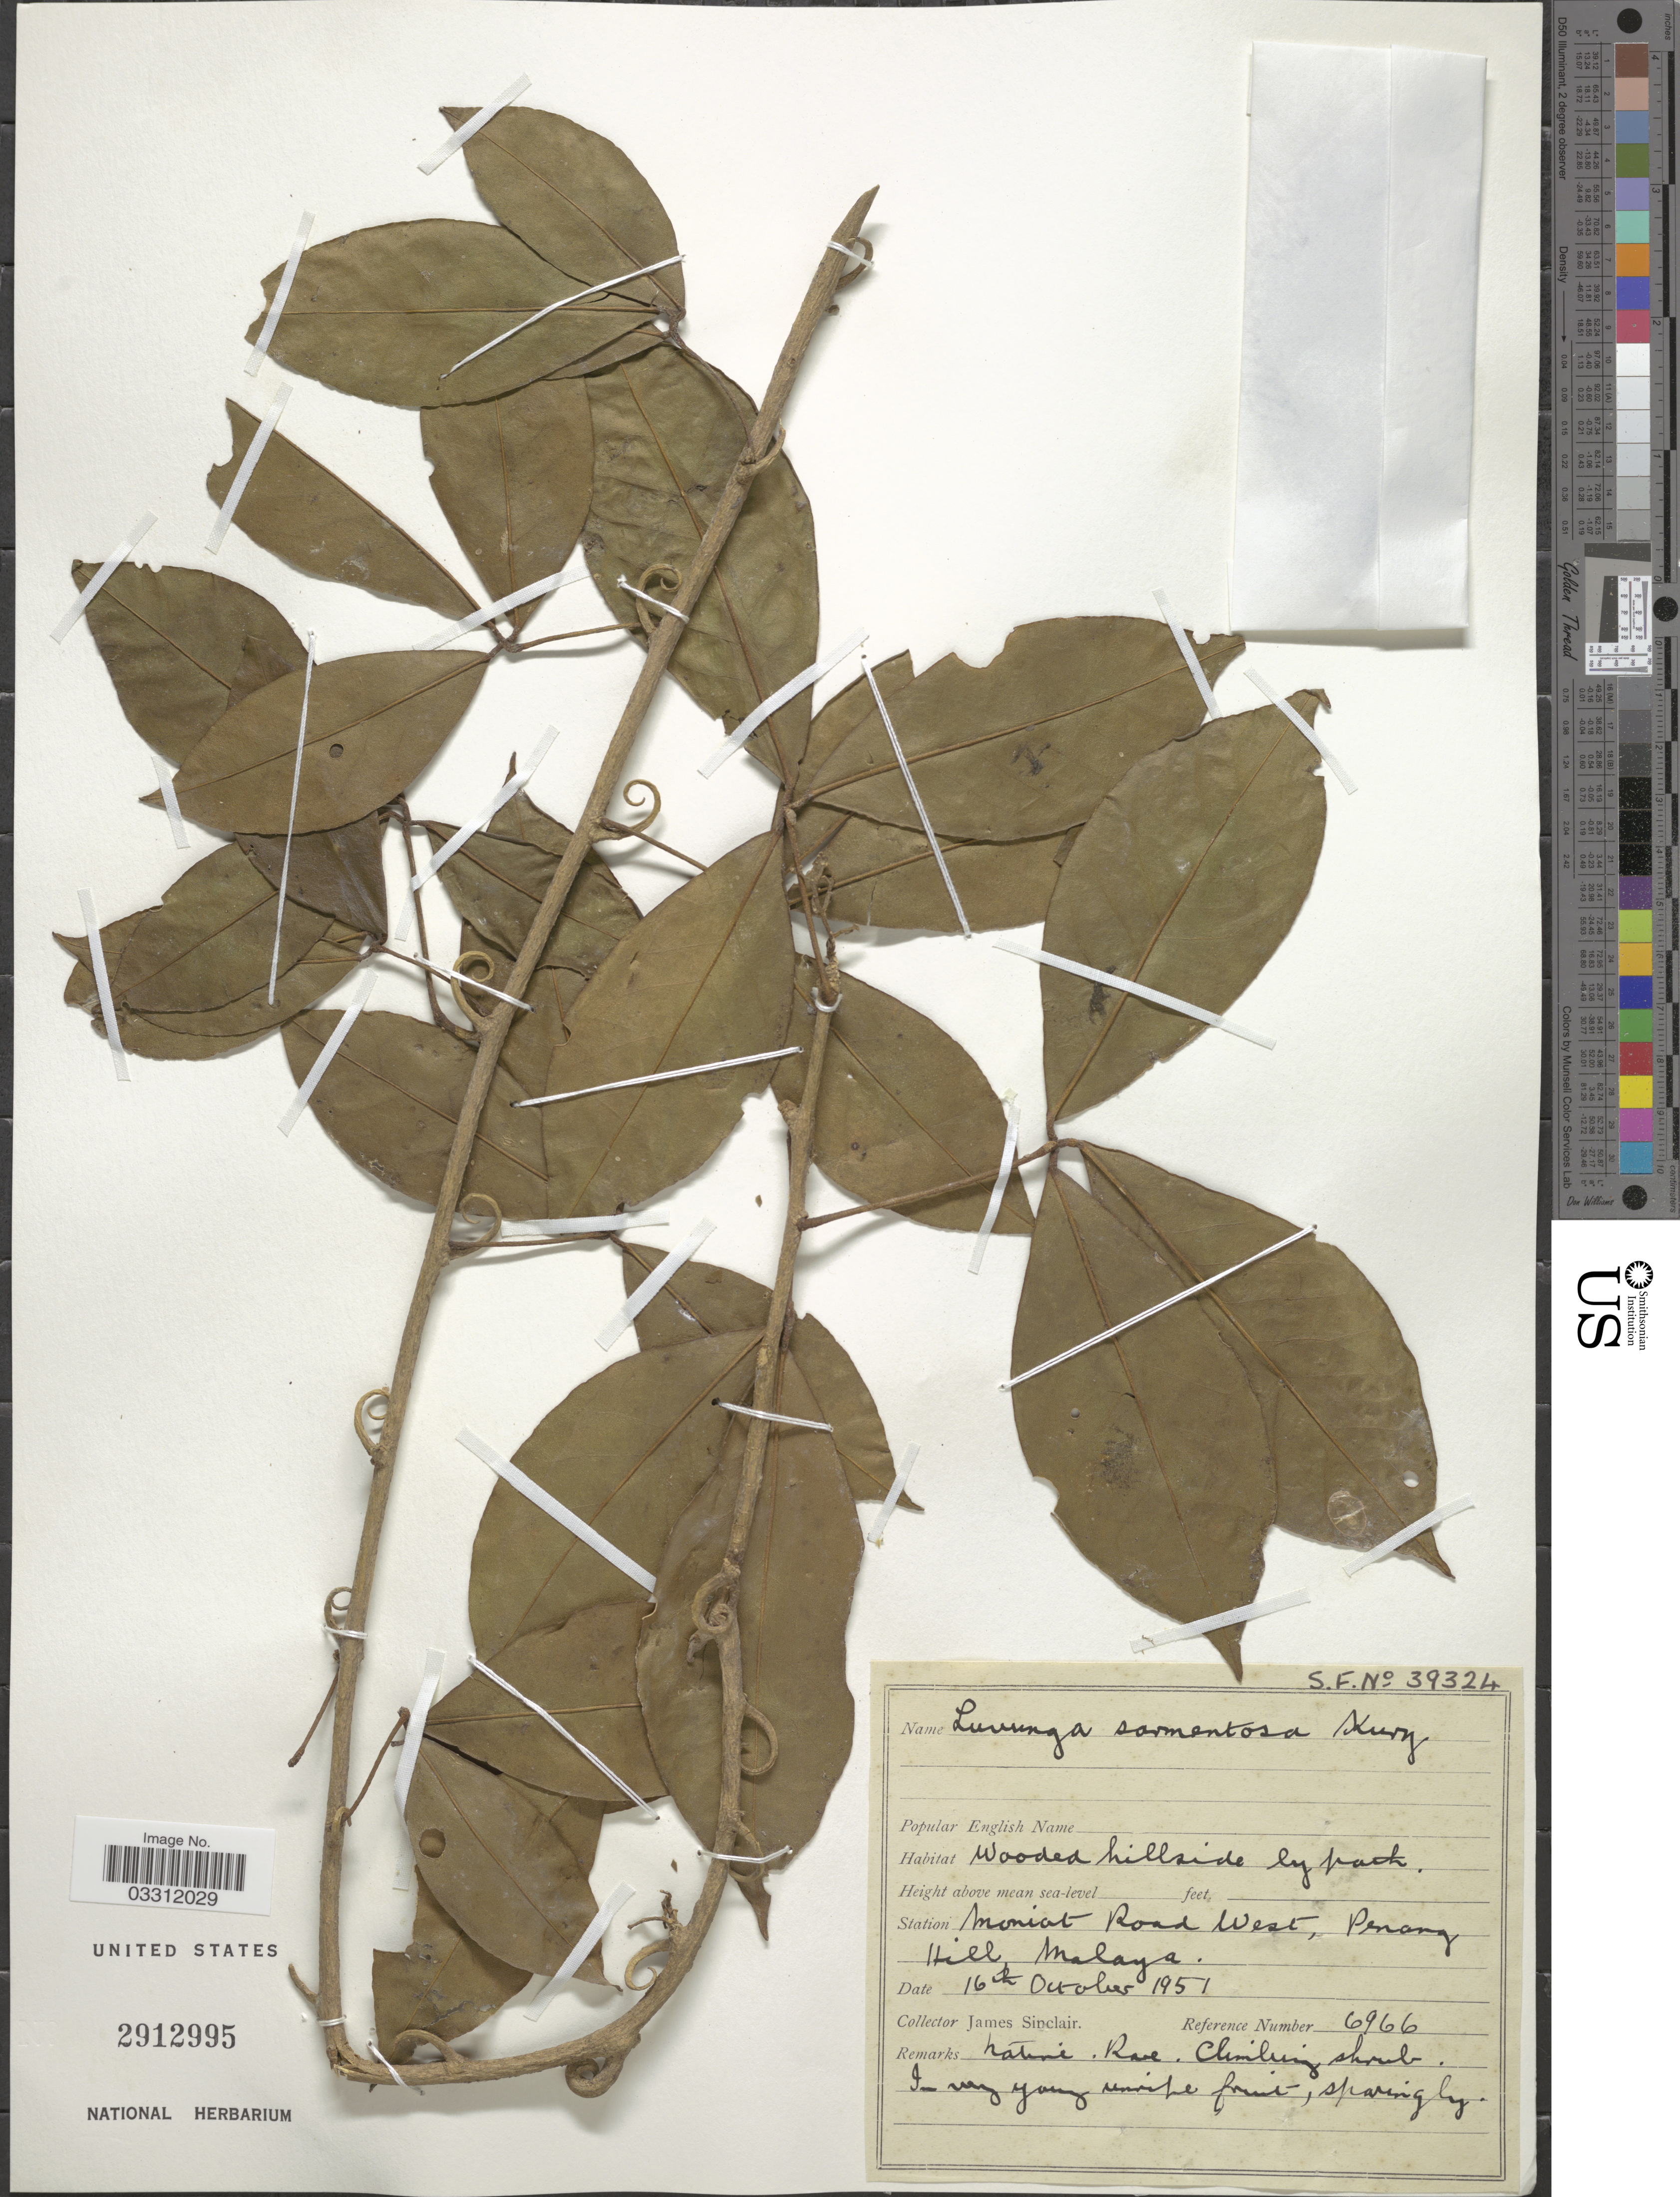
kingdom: Plantae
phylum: Tracheophyta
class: Magnoliopsida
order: Sapindales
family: Rutaceae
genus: Luvunga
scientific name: Luvunga sarmentosa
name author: Kurz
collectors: J. Sinclair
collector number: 6966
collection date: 1951-10-16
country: Malaysia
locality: Station Moniat Road West, Penang Hill, Malaya.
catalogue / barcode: US 2912995